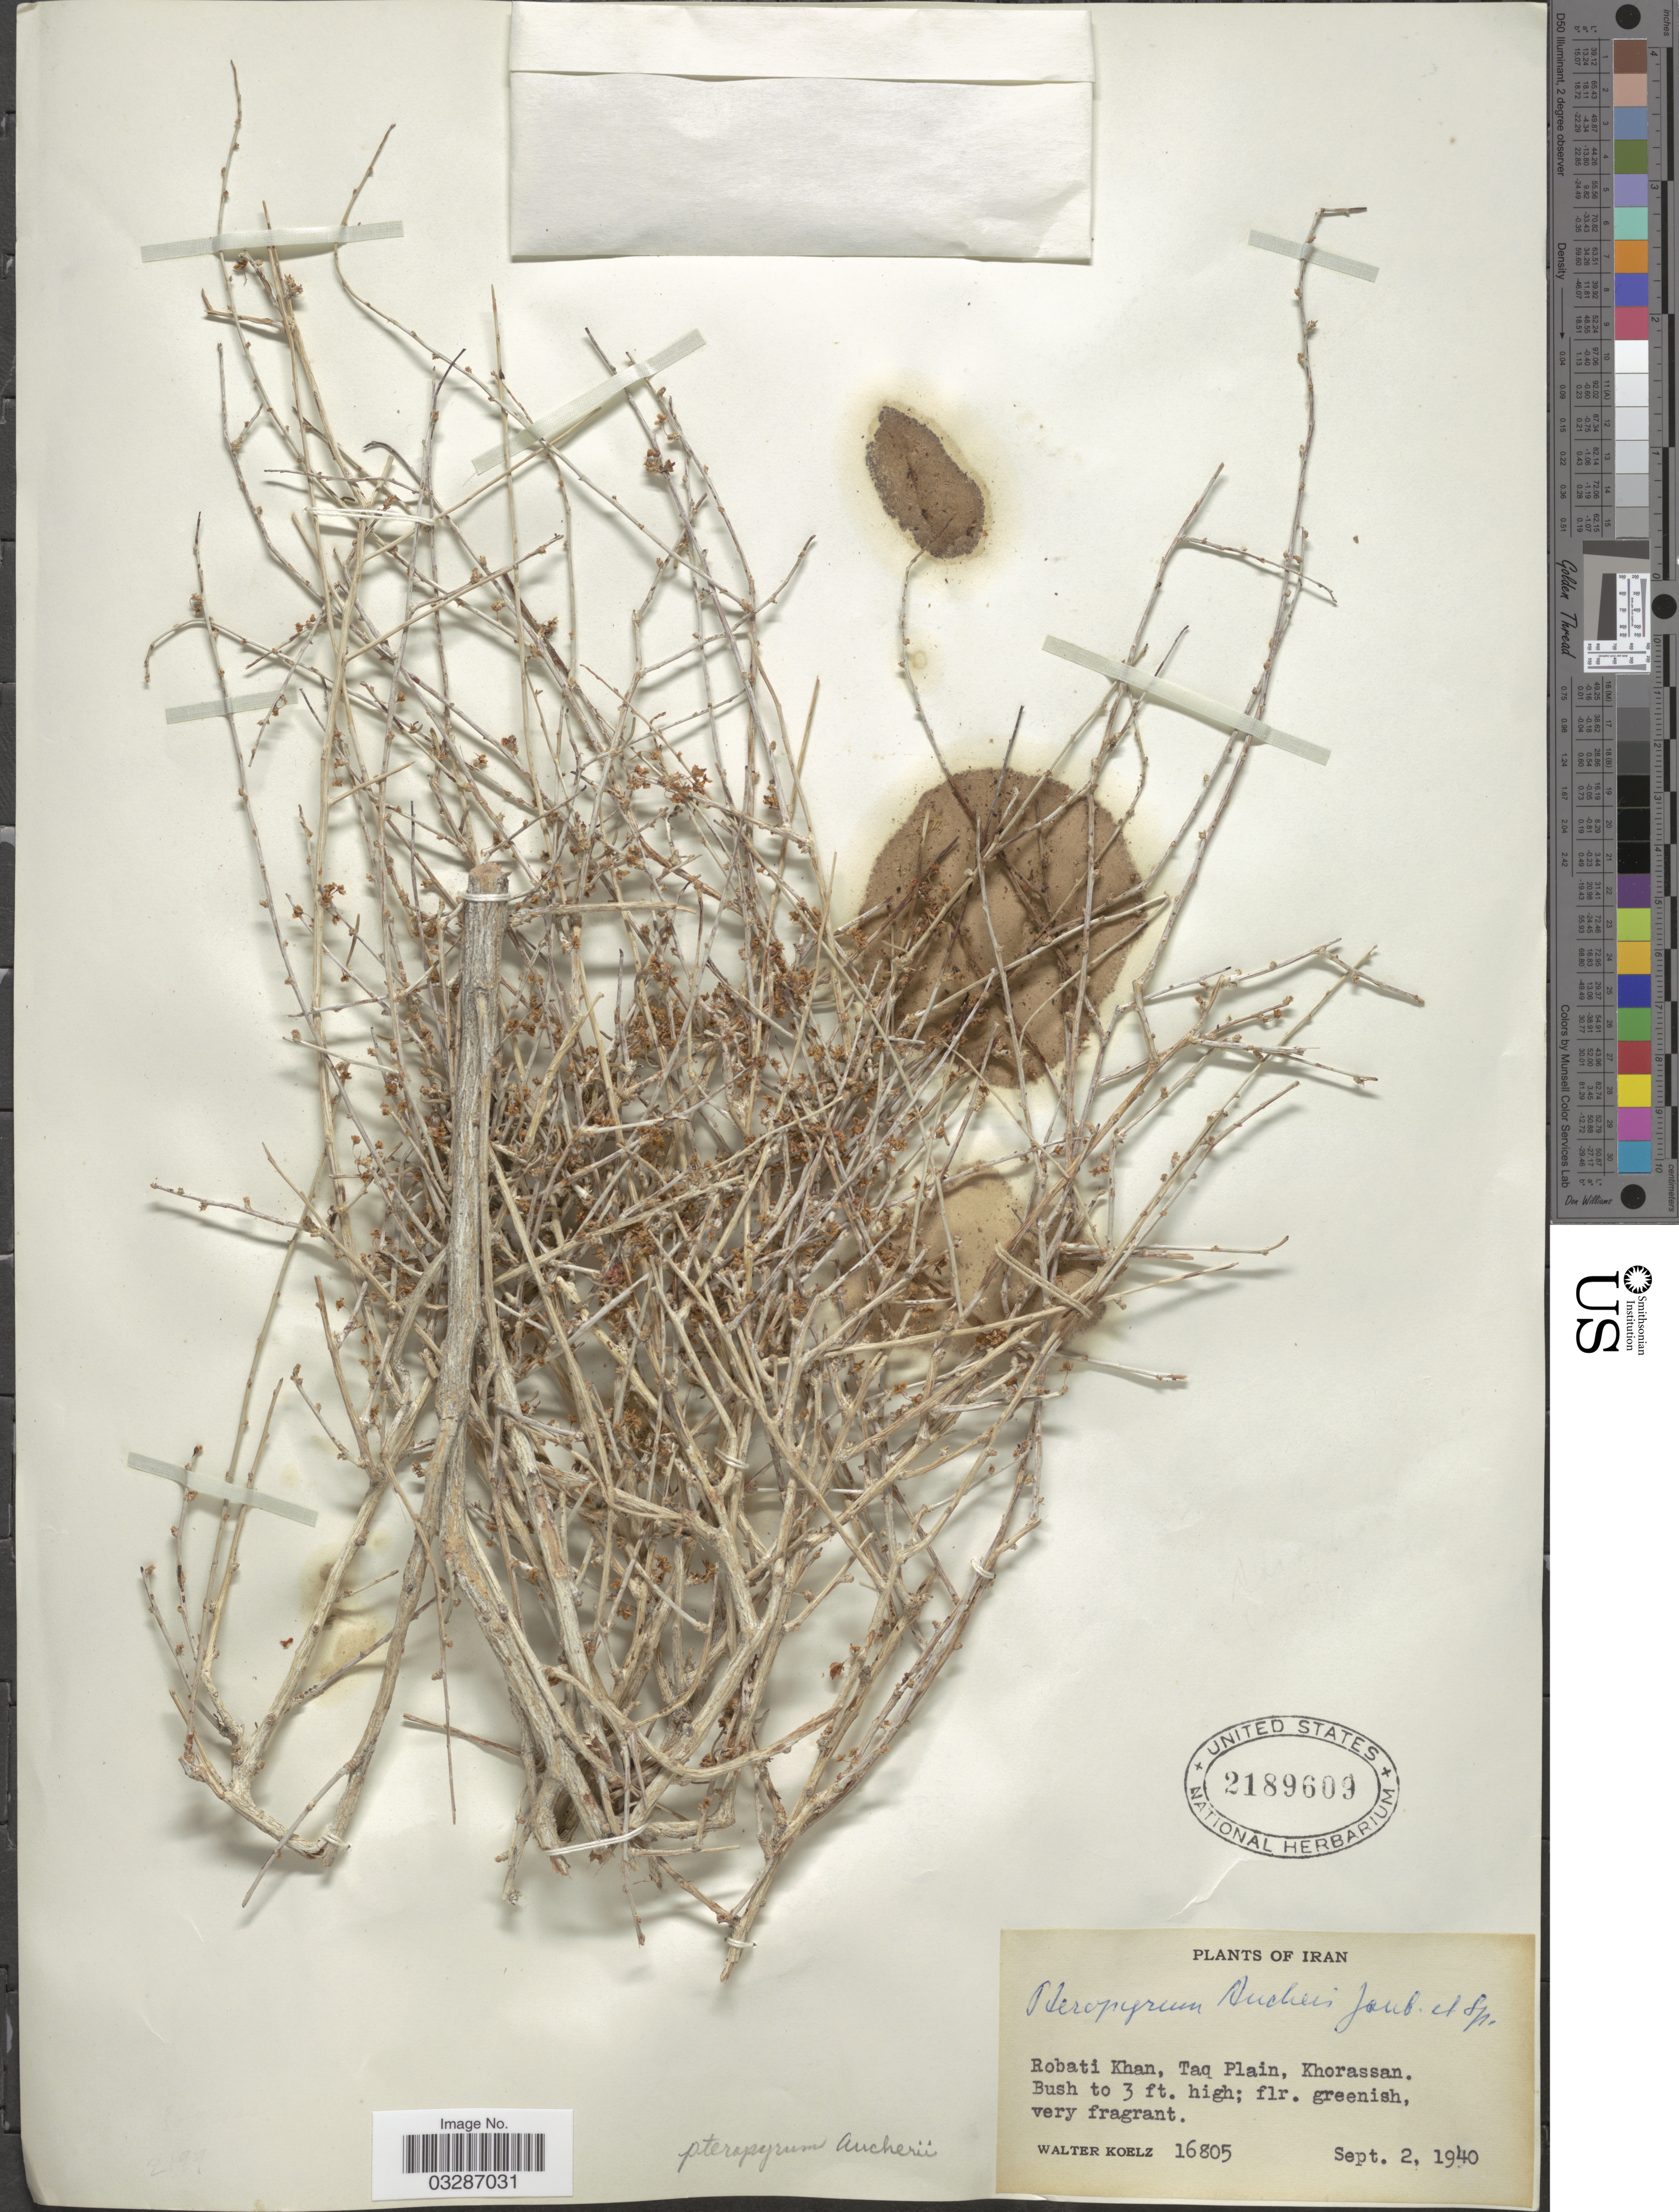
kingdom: Plantae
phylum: Tracheophyta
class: Magnoliopsida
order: Caryophyllales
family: Polygonaceae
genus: Pteropyrum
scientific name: Pteropyrum aucheri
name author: Jaub. & Spach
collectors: W. N. Koelz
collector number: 16805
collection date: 1940-09-02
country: Iran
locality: Robati Khan, Taq Plain, Khorassan.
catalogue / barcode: US 2189609